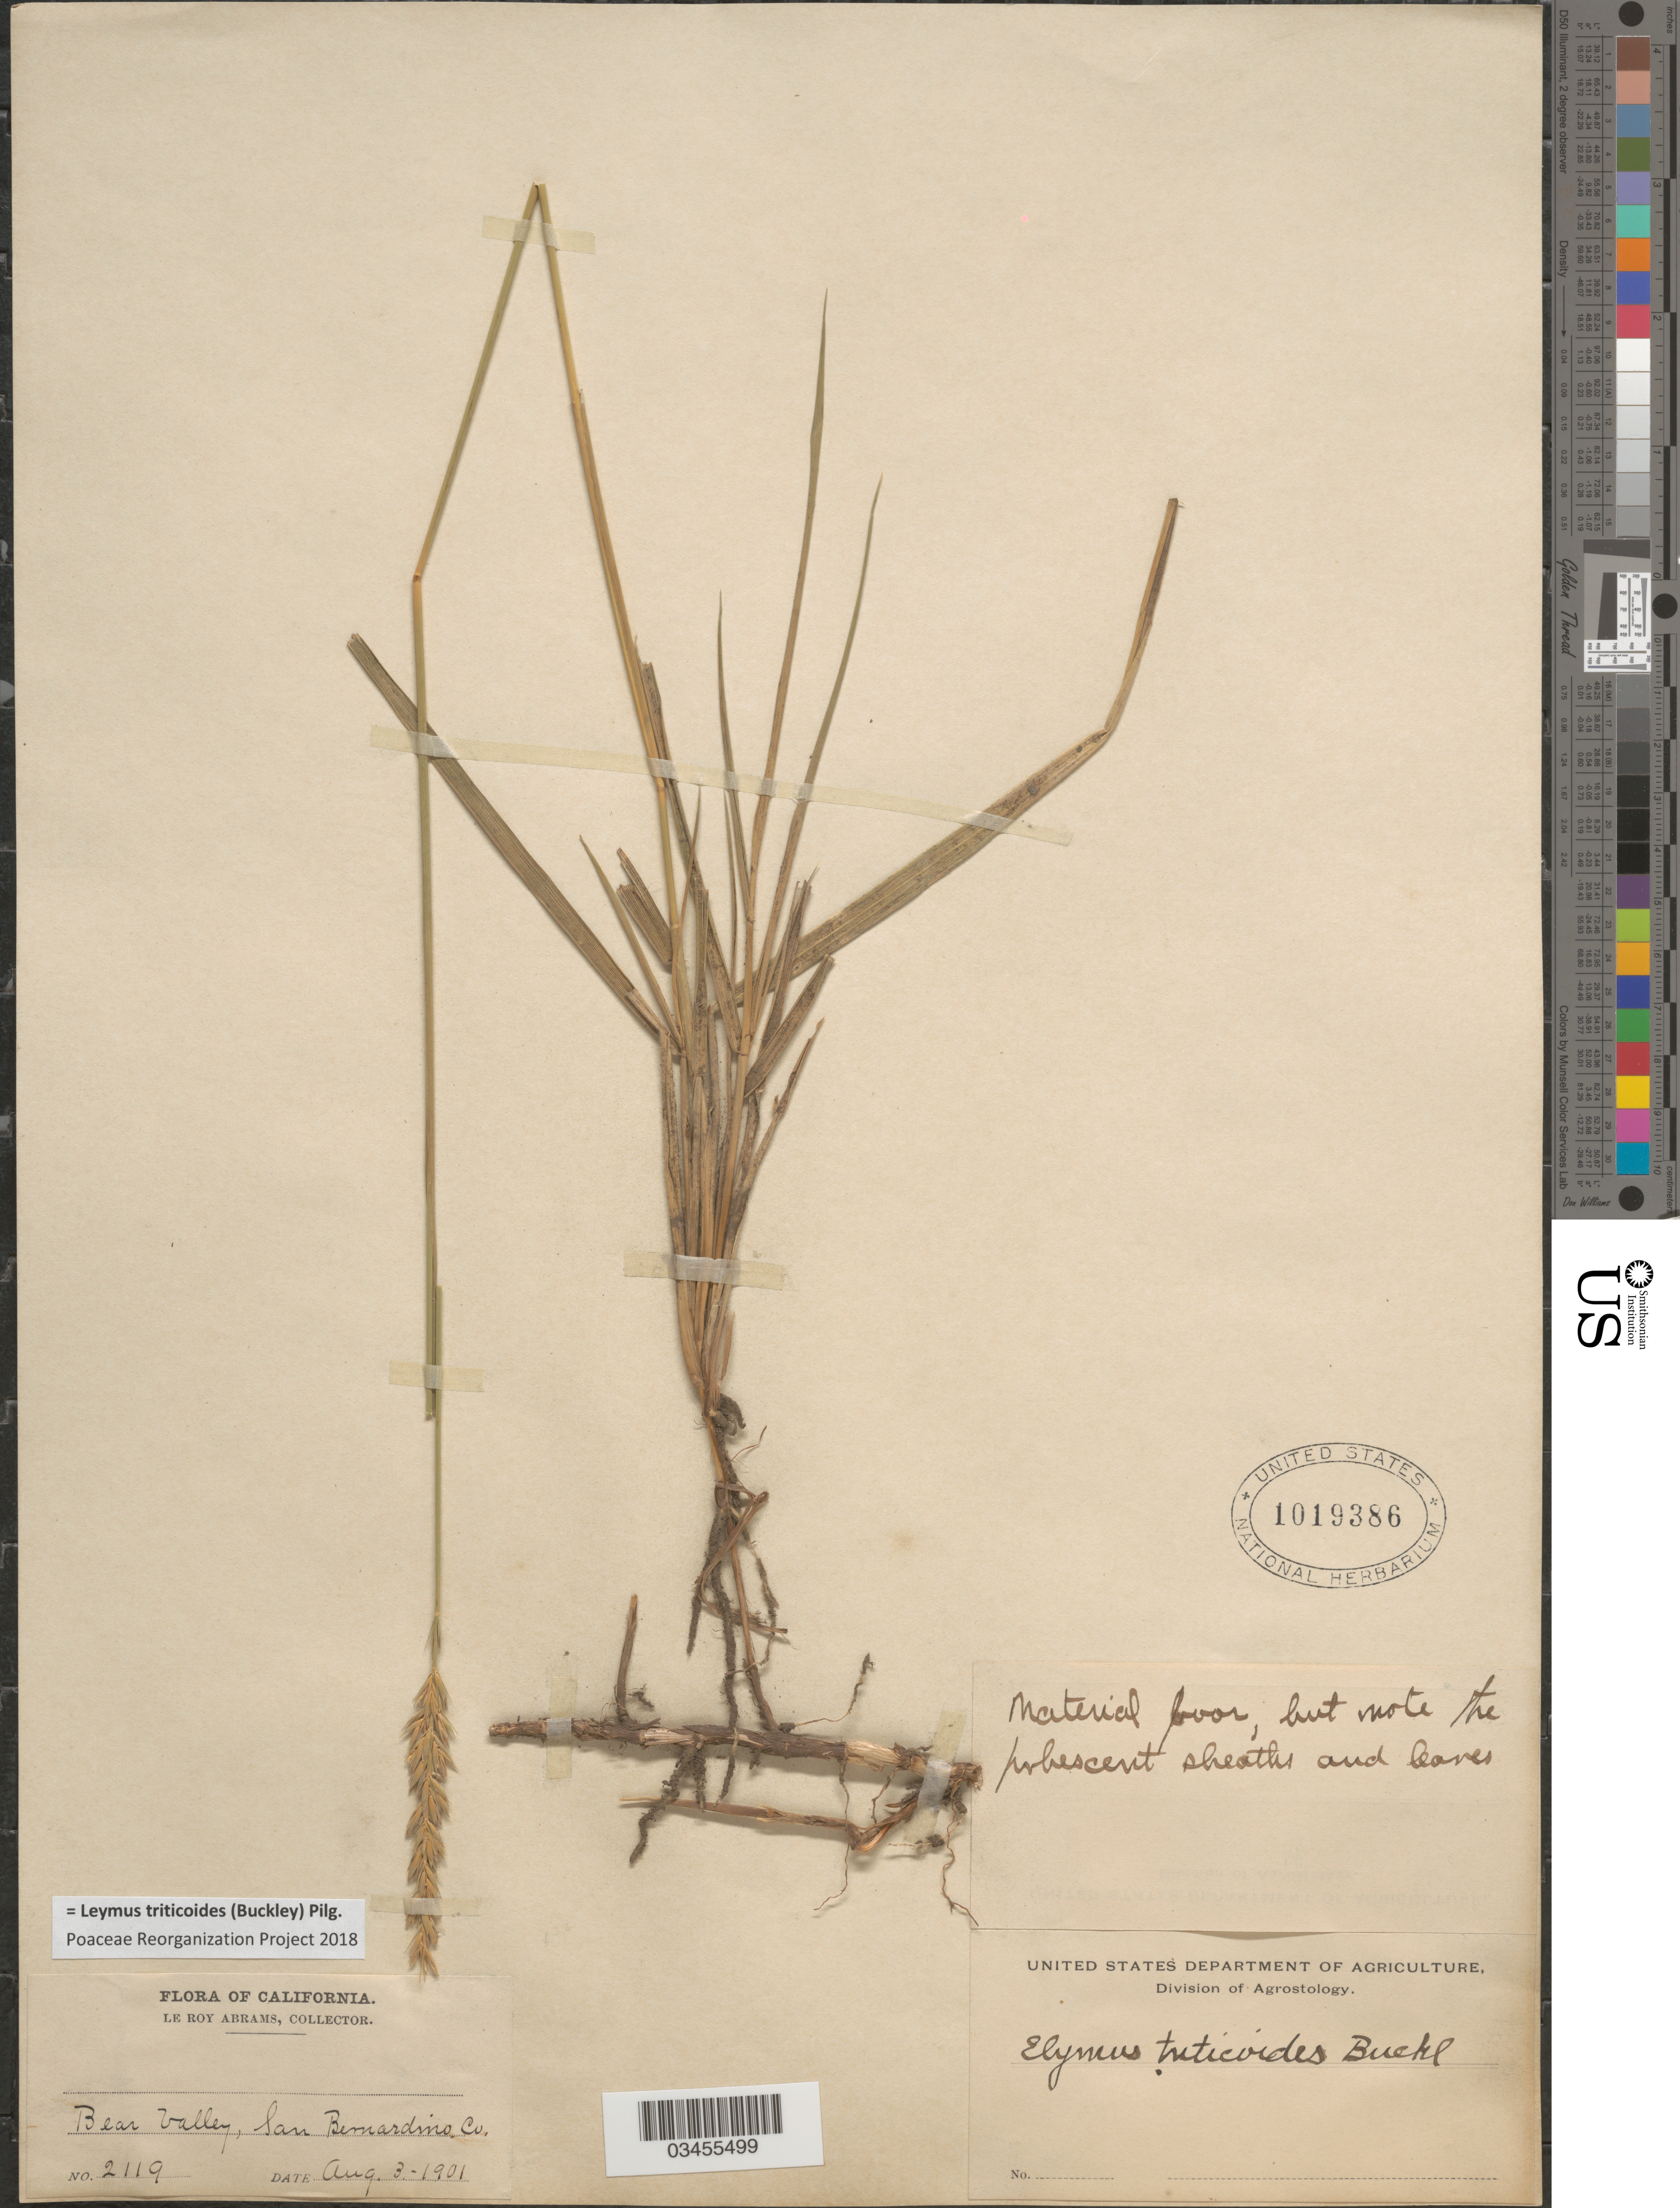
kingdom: Plantae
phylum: Tracheophyta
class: Liliopsida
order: Poales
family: Poaceae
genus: Leymus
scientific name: Leymus triticoides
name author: (Buckley) Pilg.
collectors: L. Abrams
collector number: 2119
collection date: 1901-08-03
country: United States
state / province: California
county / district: San Bernardino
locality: Bear Valley, San Bernardino Co.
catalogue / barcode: US 1019386